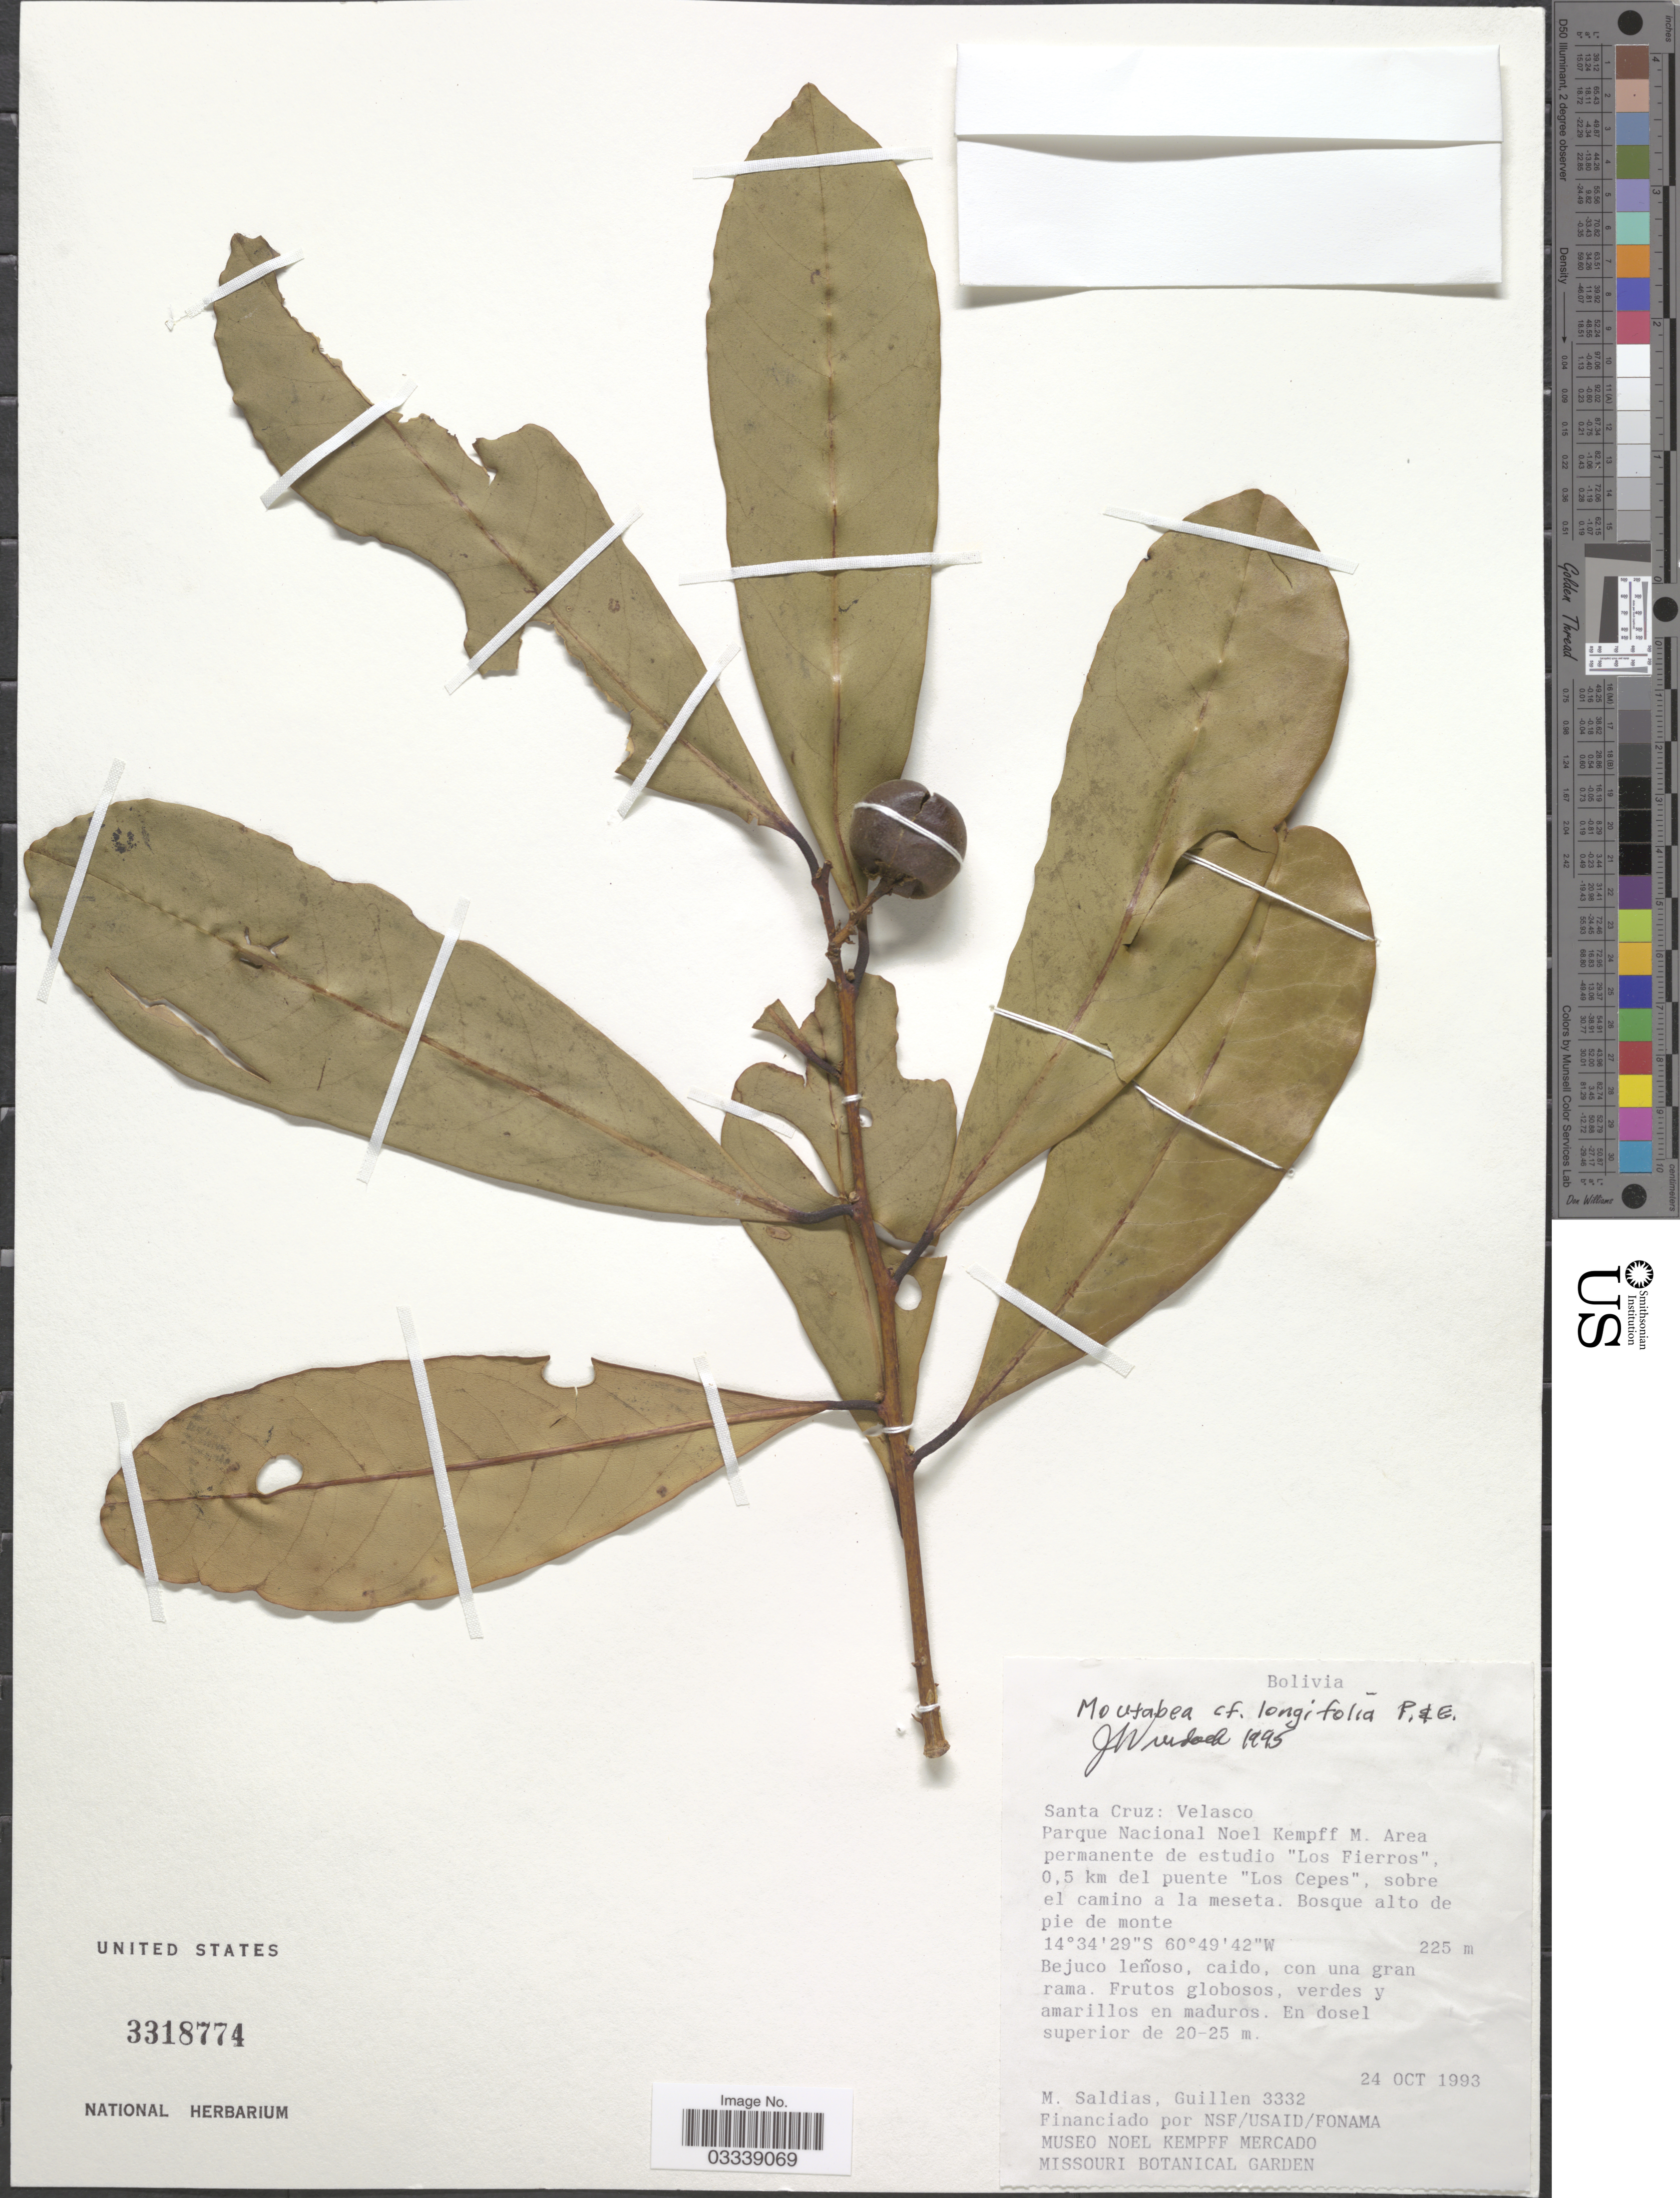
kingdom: Plantae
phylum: Tracheophyta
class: Magnoliopsida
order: Fabales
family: Polygalaceae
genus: Moutabea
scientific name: Moutabea sp.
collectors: M. Saldias & -- Guillen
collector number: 3332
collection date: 1993-10-24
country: Bolivia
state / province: Santa Cruz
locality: Velasco. Parque Nacional Noel Kempff M. Area permanente de estudio 'Los Fierros', 0.5 km del puente 'Los Cepes', sobre el camino a la meseta. Bosque alto de pie de monte.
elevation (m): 225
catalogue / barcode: US 3318774